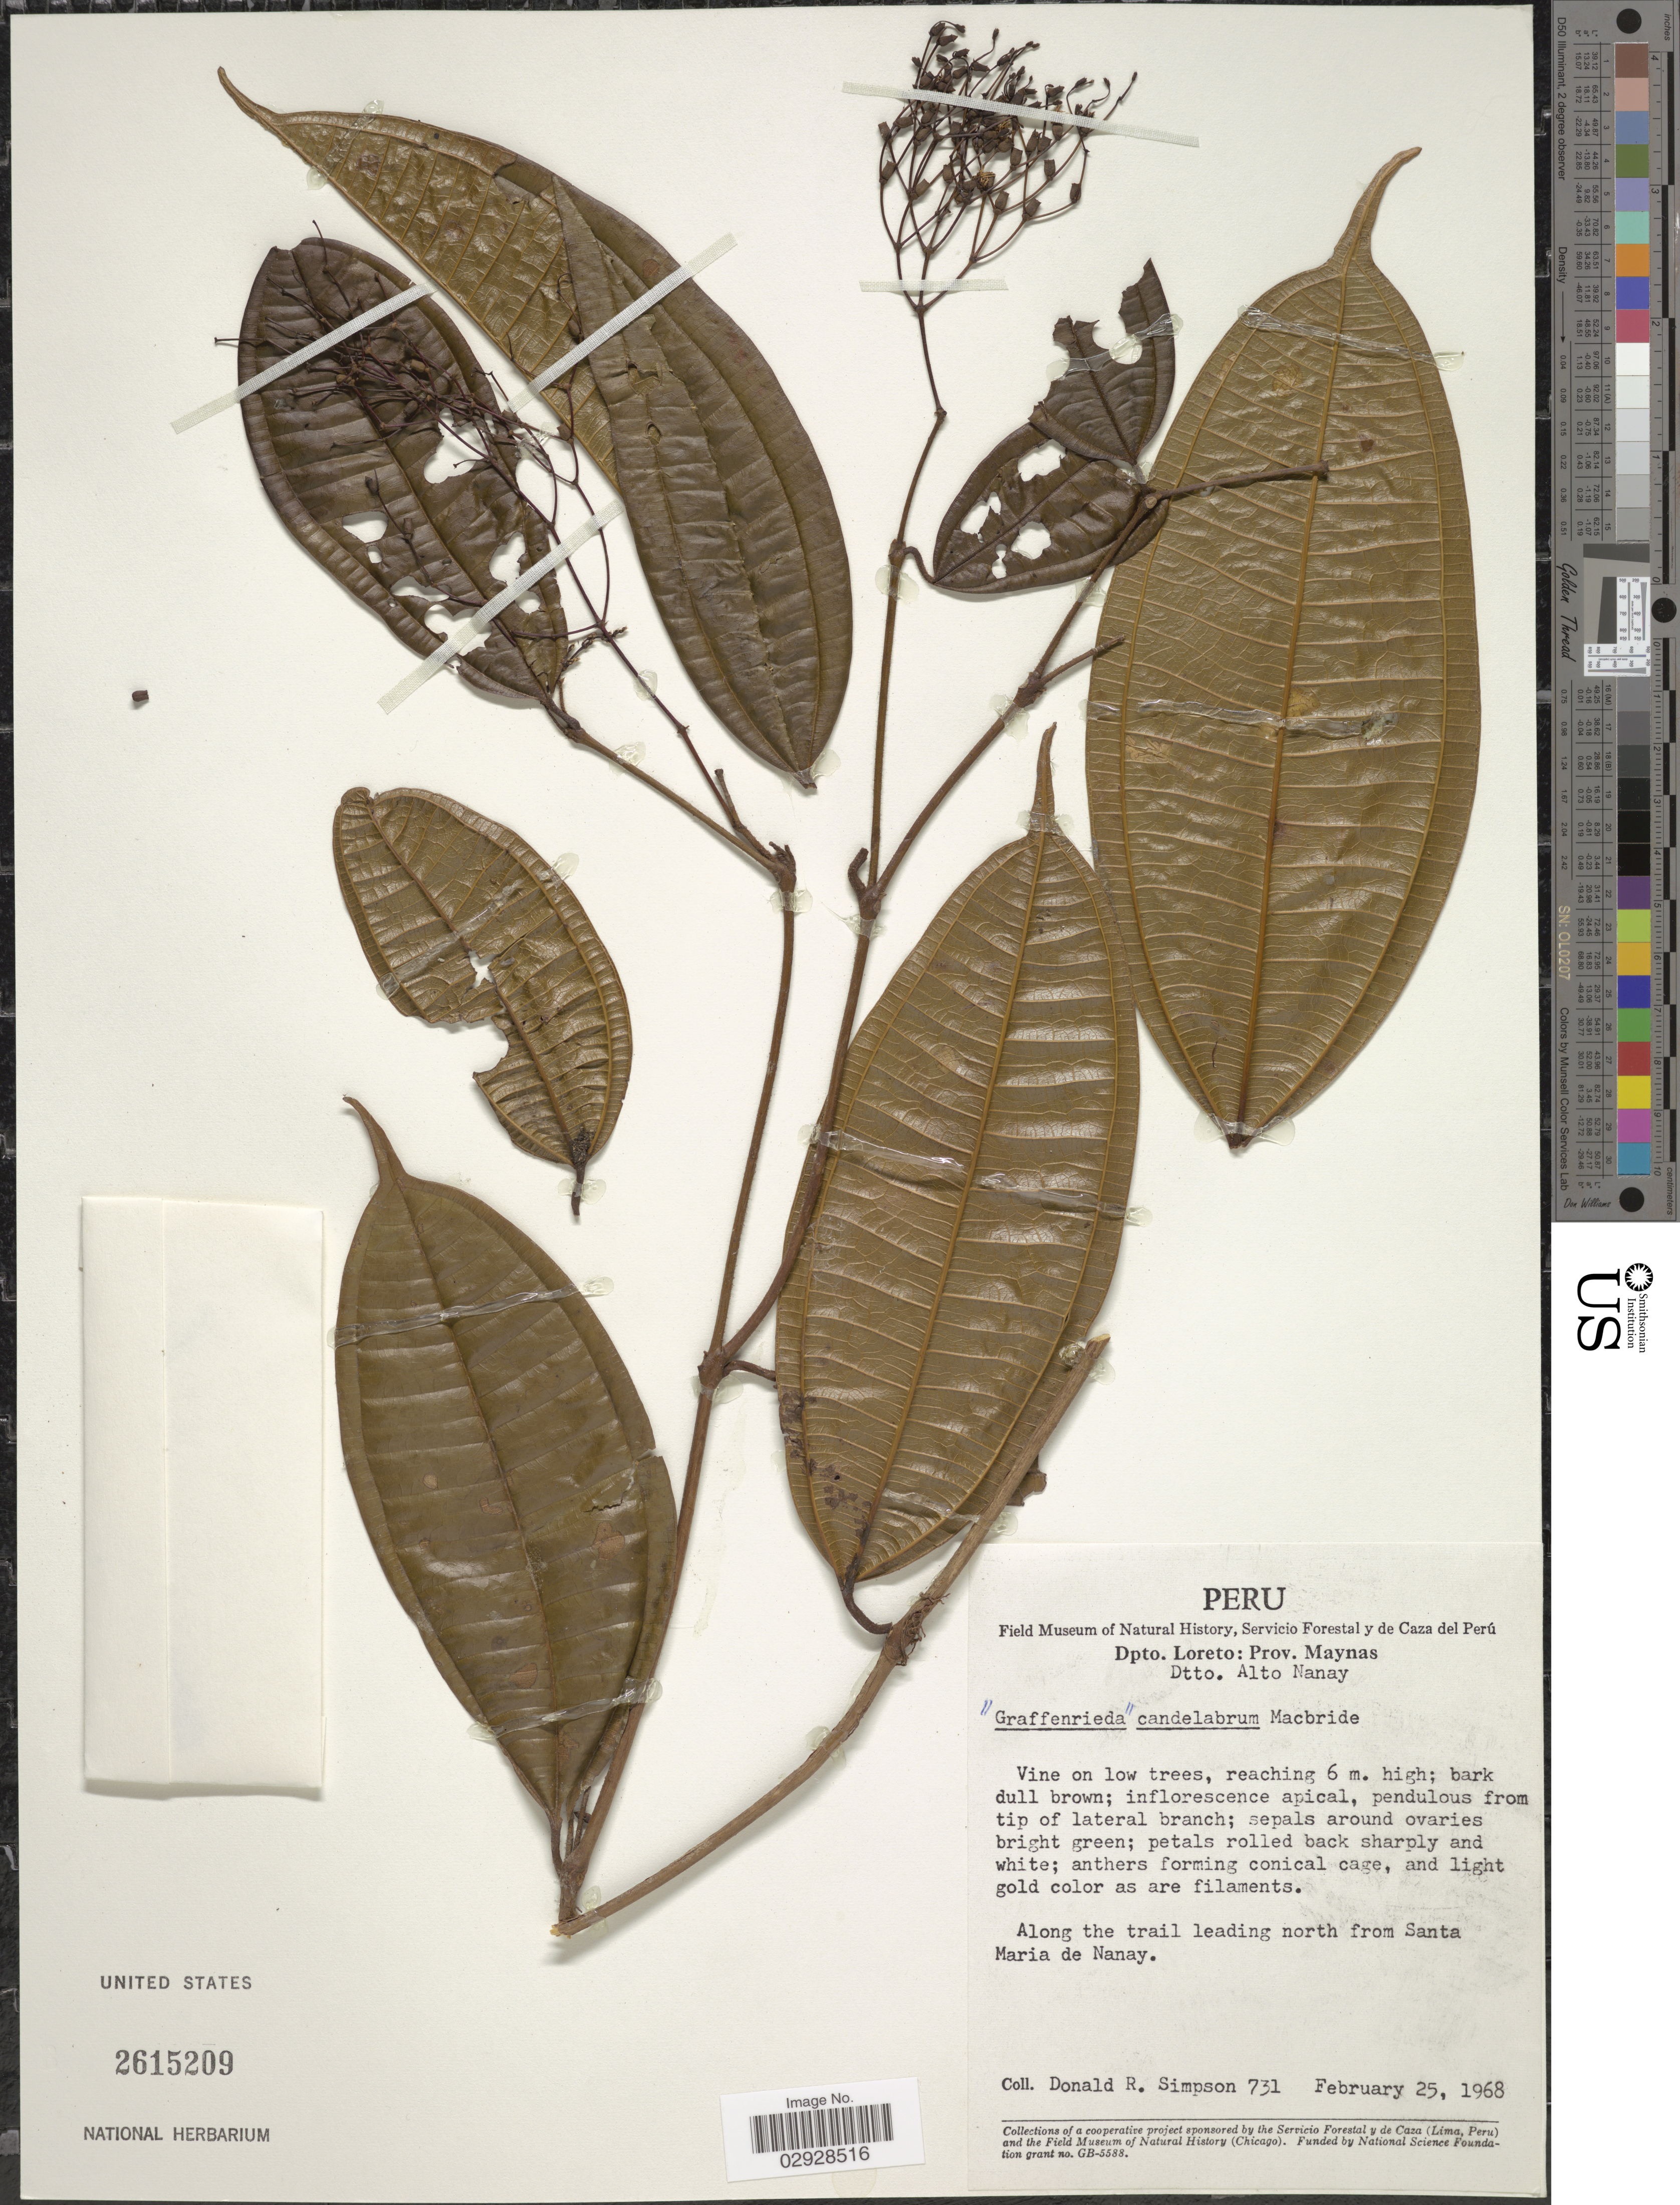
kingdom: Plantae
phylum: Tracheophyta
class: Magnoliopsida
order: Myrtales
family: Melastomataceae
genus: Leandra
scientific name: Leandra candelabrum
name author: (J.F. Macbr.) Wurdack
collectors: D. R. Simpson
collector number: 731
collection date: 1968-02-25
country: Peru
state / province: Loreto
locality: Dpto. Loreto: Prov. Maynas. Dtto. Alto Nanay. Along the trail leading north from Santa Maria de Nanay.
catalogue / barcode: US 2615209